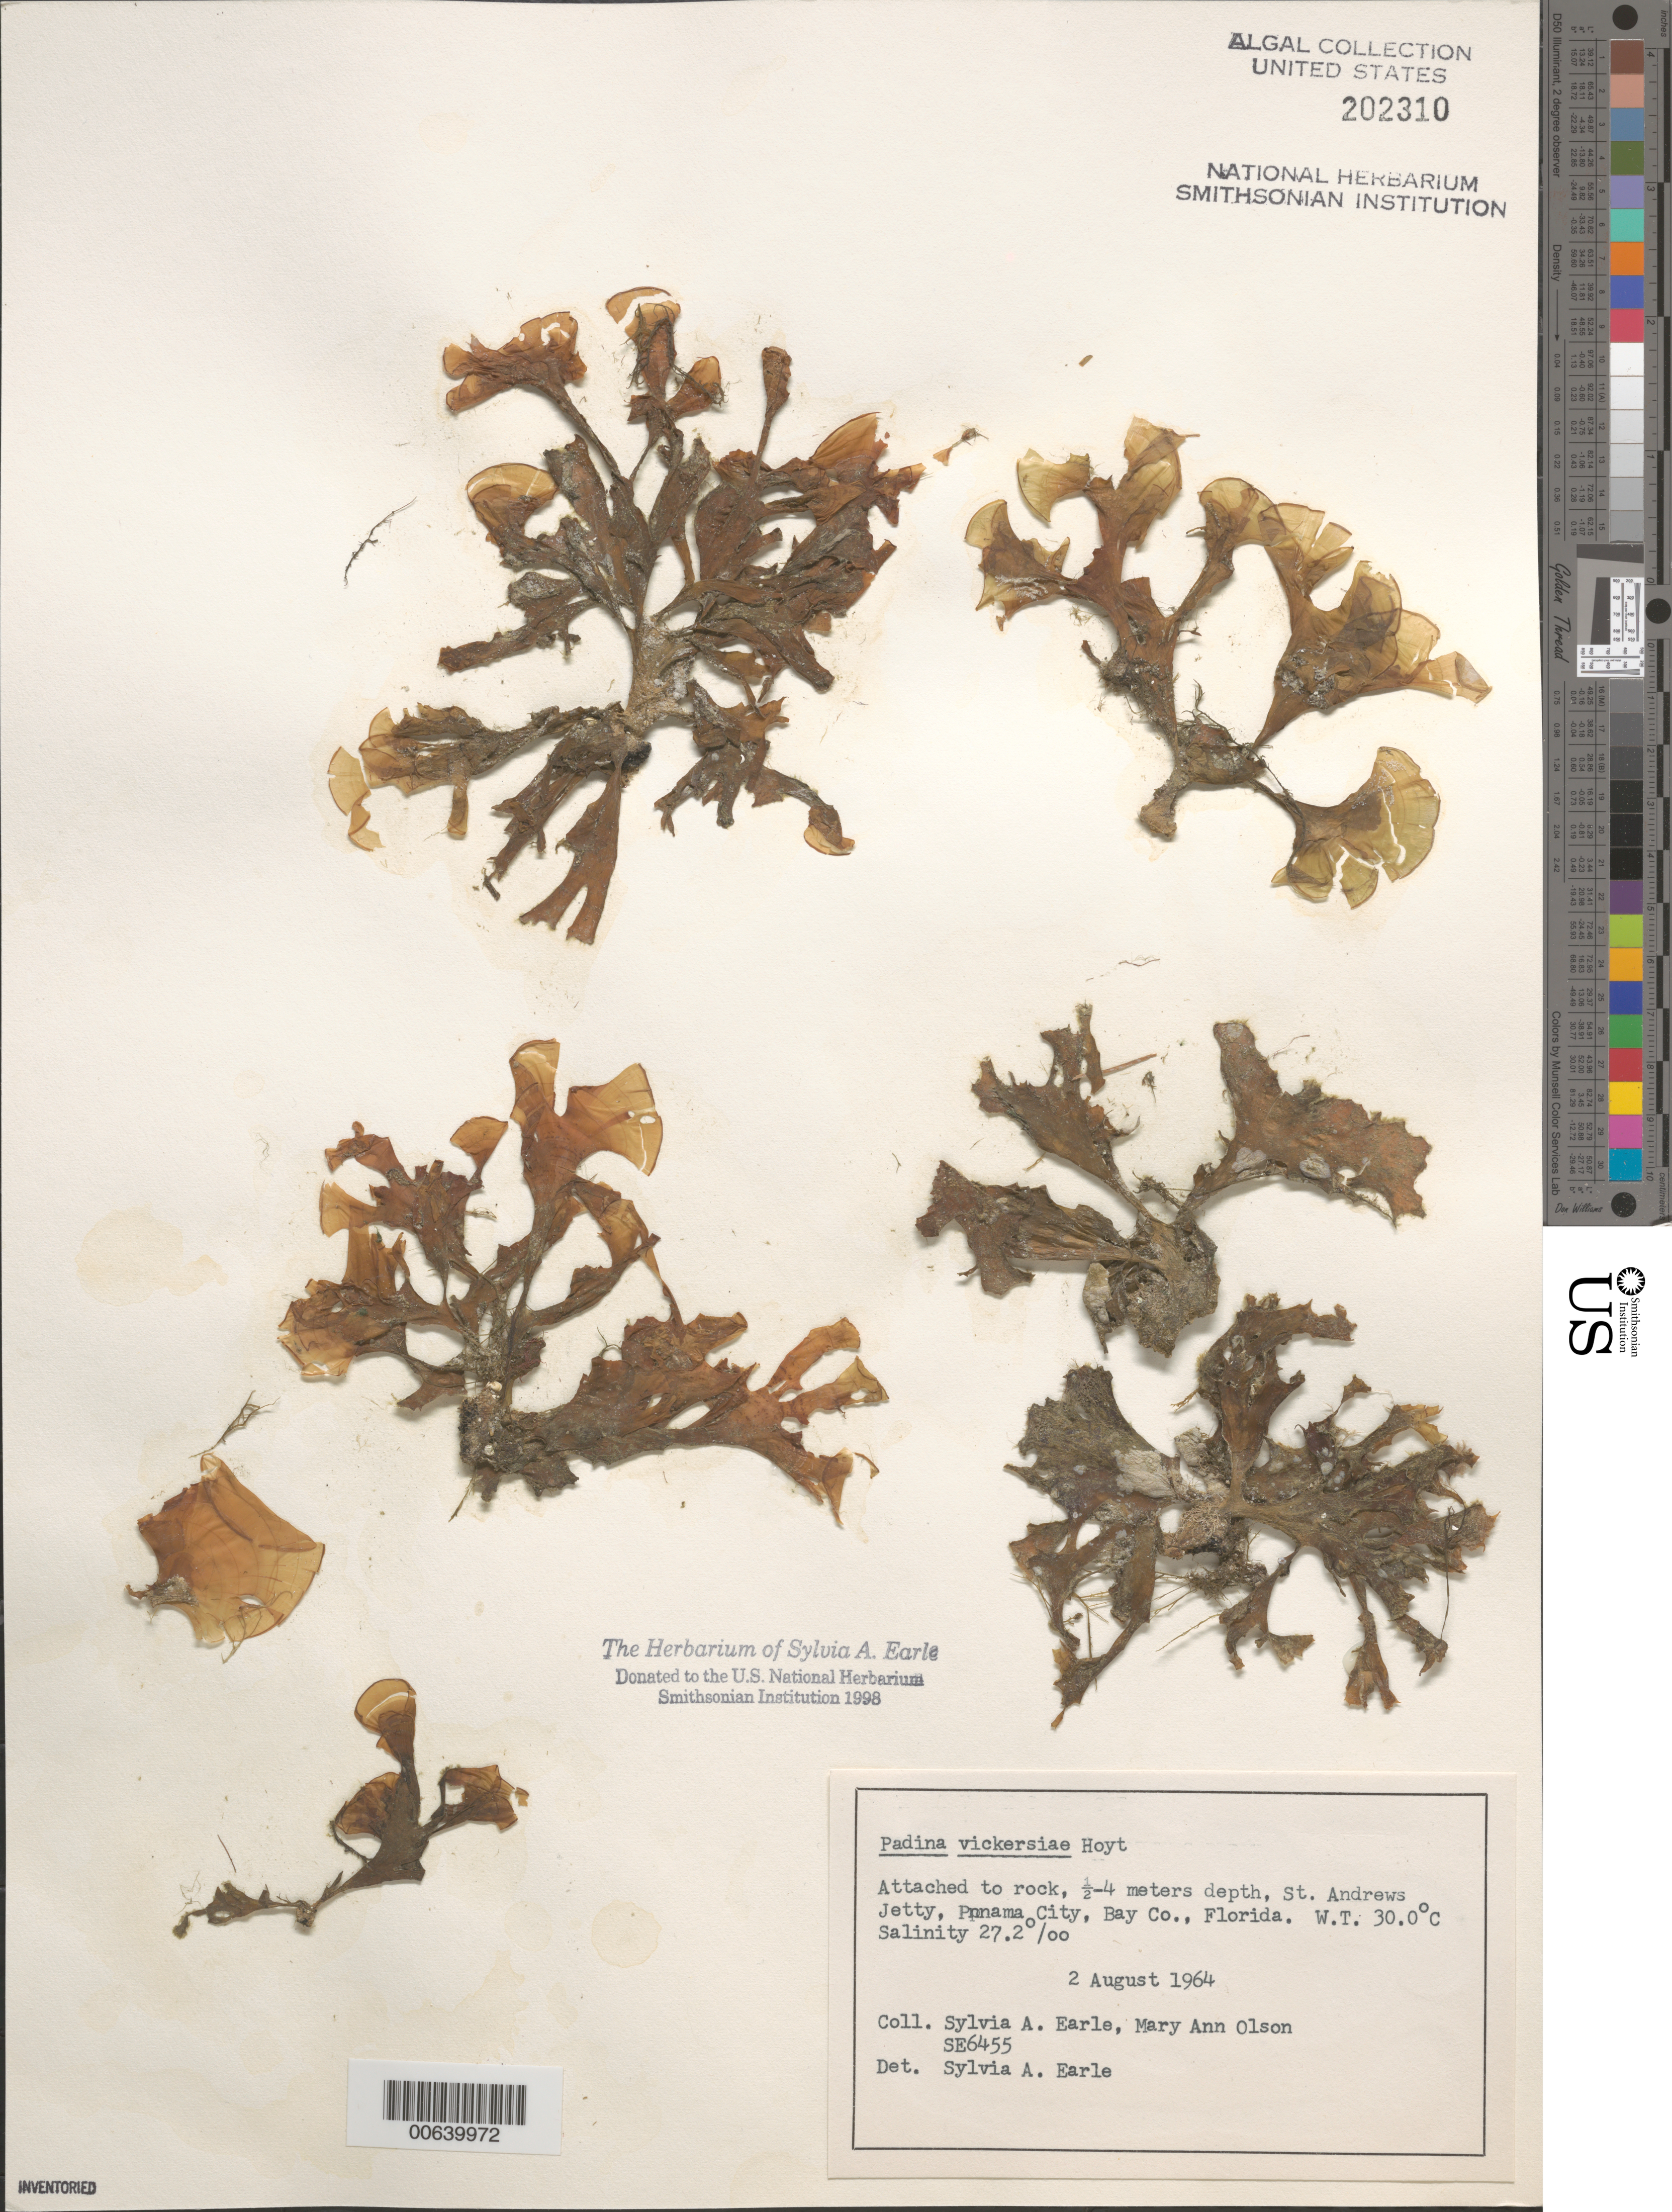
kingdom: Chromista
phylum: Ochrophyta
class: Phaeophyceae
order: Dictyotales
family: Dictyotaceae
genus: Padina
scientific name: Padina gymnospora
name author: (Kütz.) O.G. Sond.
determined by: Algae name updating Project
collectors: S. A. Earle & M. Olson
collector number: SE 6455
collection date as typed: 02 Aug 1964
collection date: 1964-08-02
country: United States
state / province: Florida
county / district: Bay County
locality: St. Andrews Jetty, Panama City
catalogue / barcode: US 202310